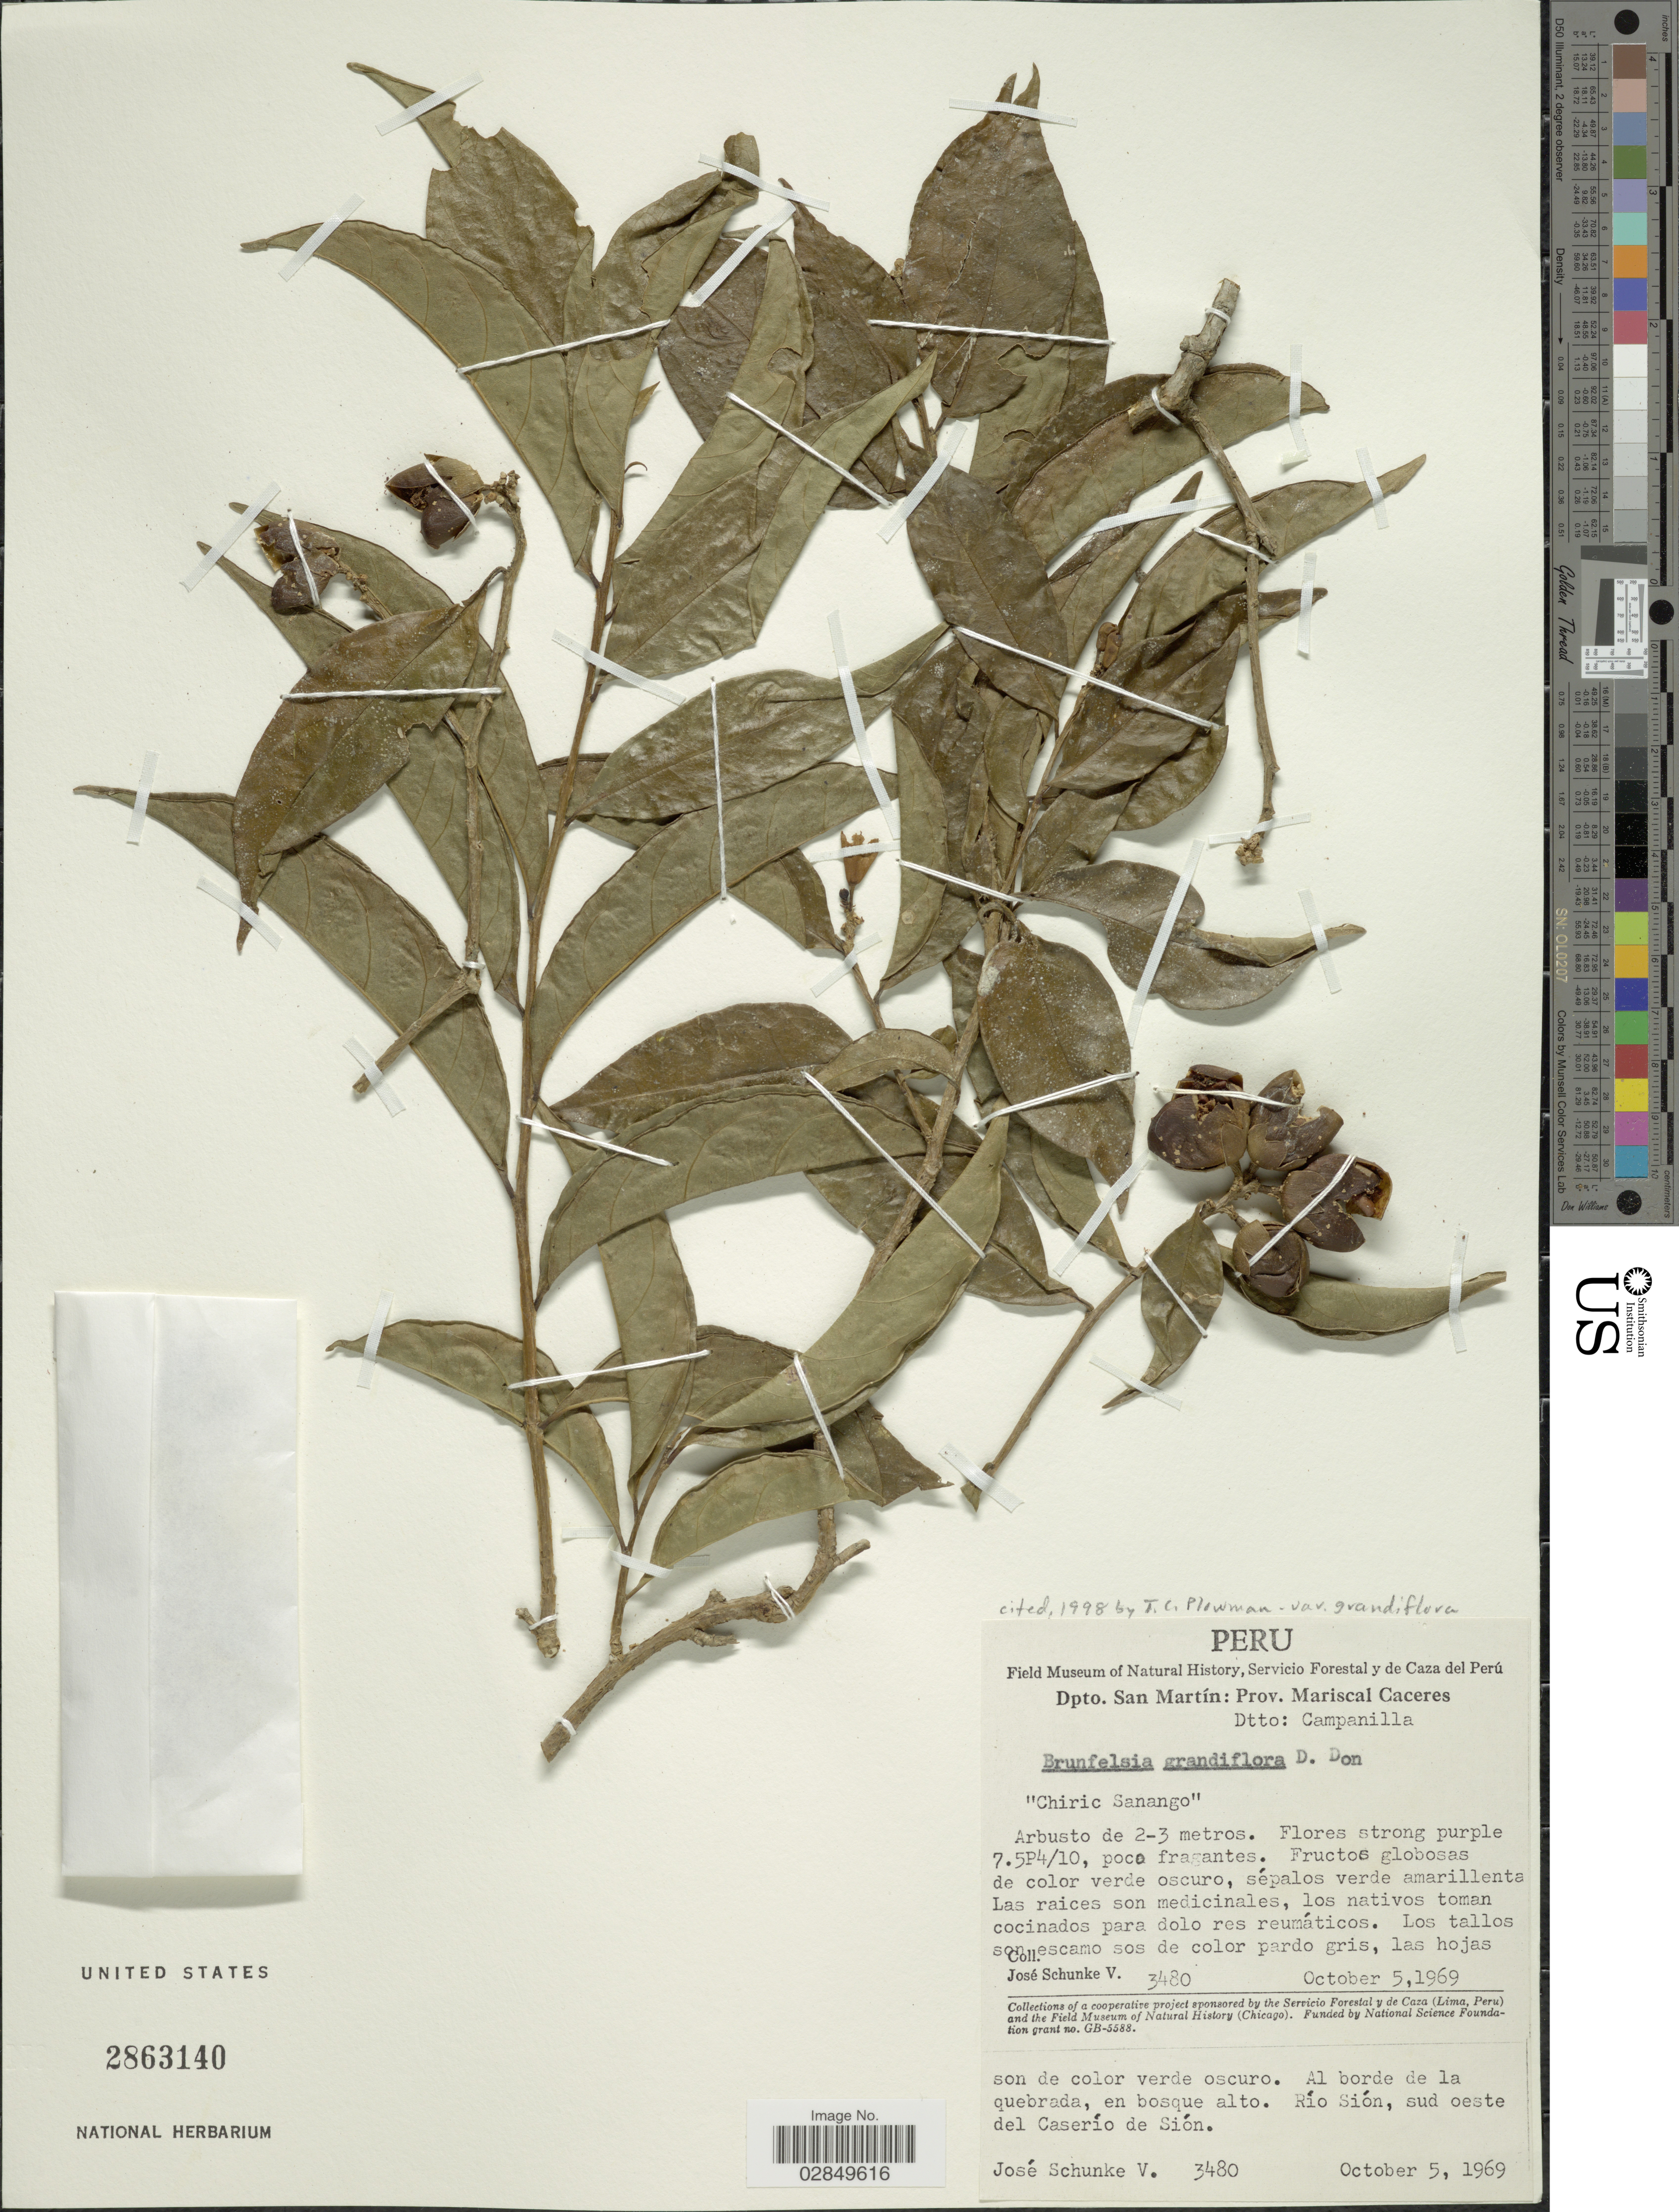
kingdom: Plantae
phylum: Tracheophyta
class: Magnoliopsida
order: Solanales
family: Solanaceae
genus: Brunfelsia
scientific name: Brunfelsia grandiflora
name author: D. Don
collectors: J. Schunke Vigo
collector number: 3480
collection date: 1969-10-05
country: Peru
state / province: San Martín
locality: Dpto. San Martín, Prov. Mariscal Caceres, Dtto. Campanilla, Al borde de la quebrada, en bosque alto, Río Síon, sud oeste del Caserío de Sión.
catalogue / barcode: US 2863140